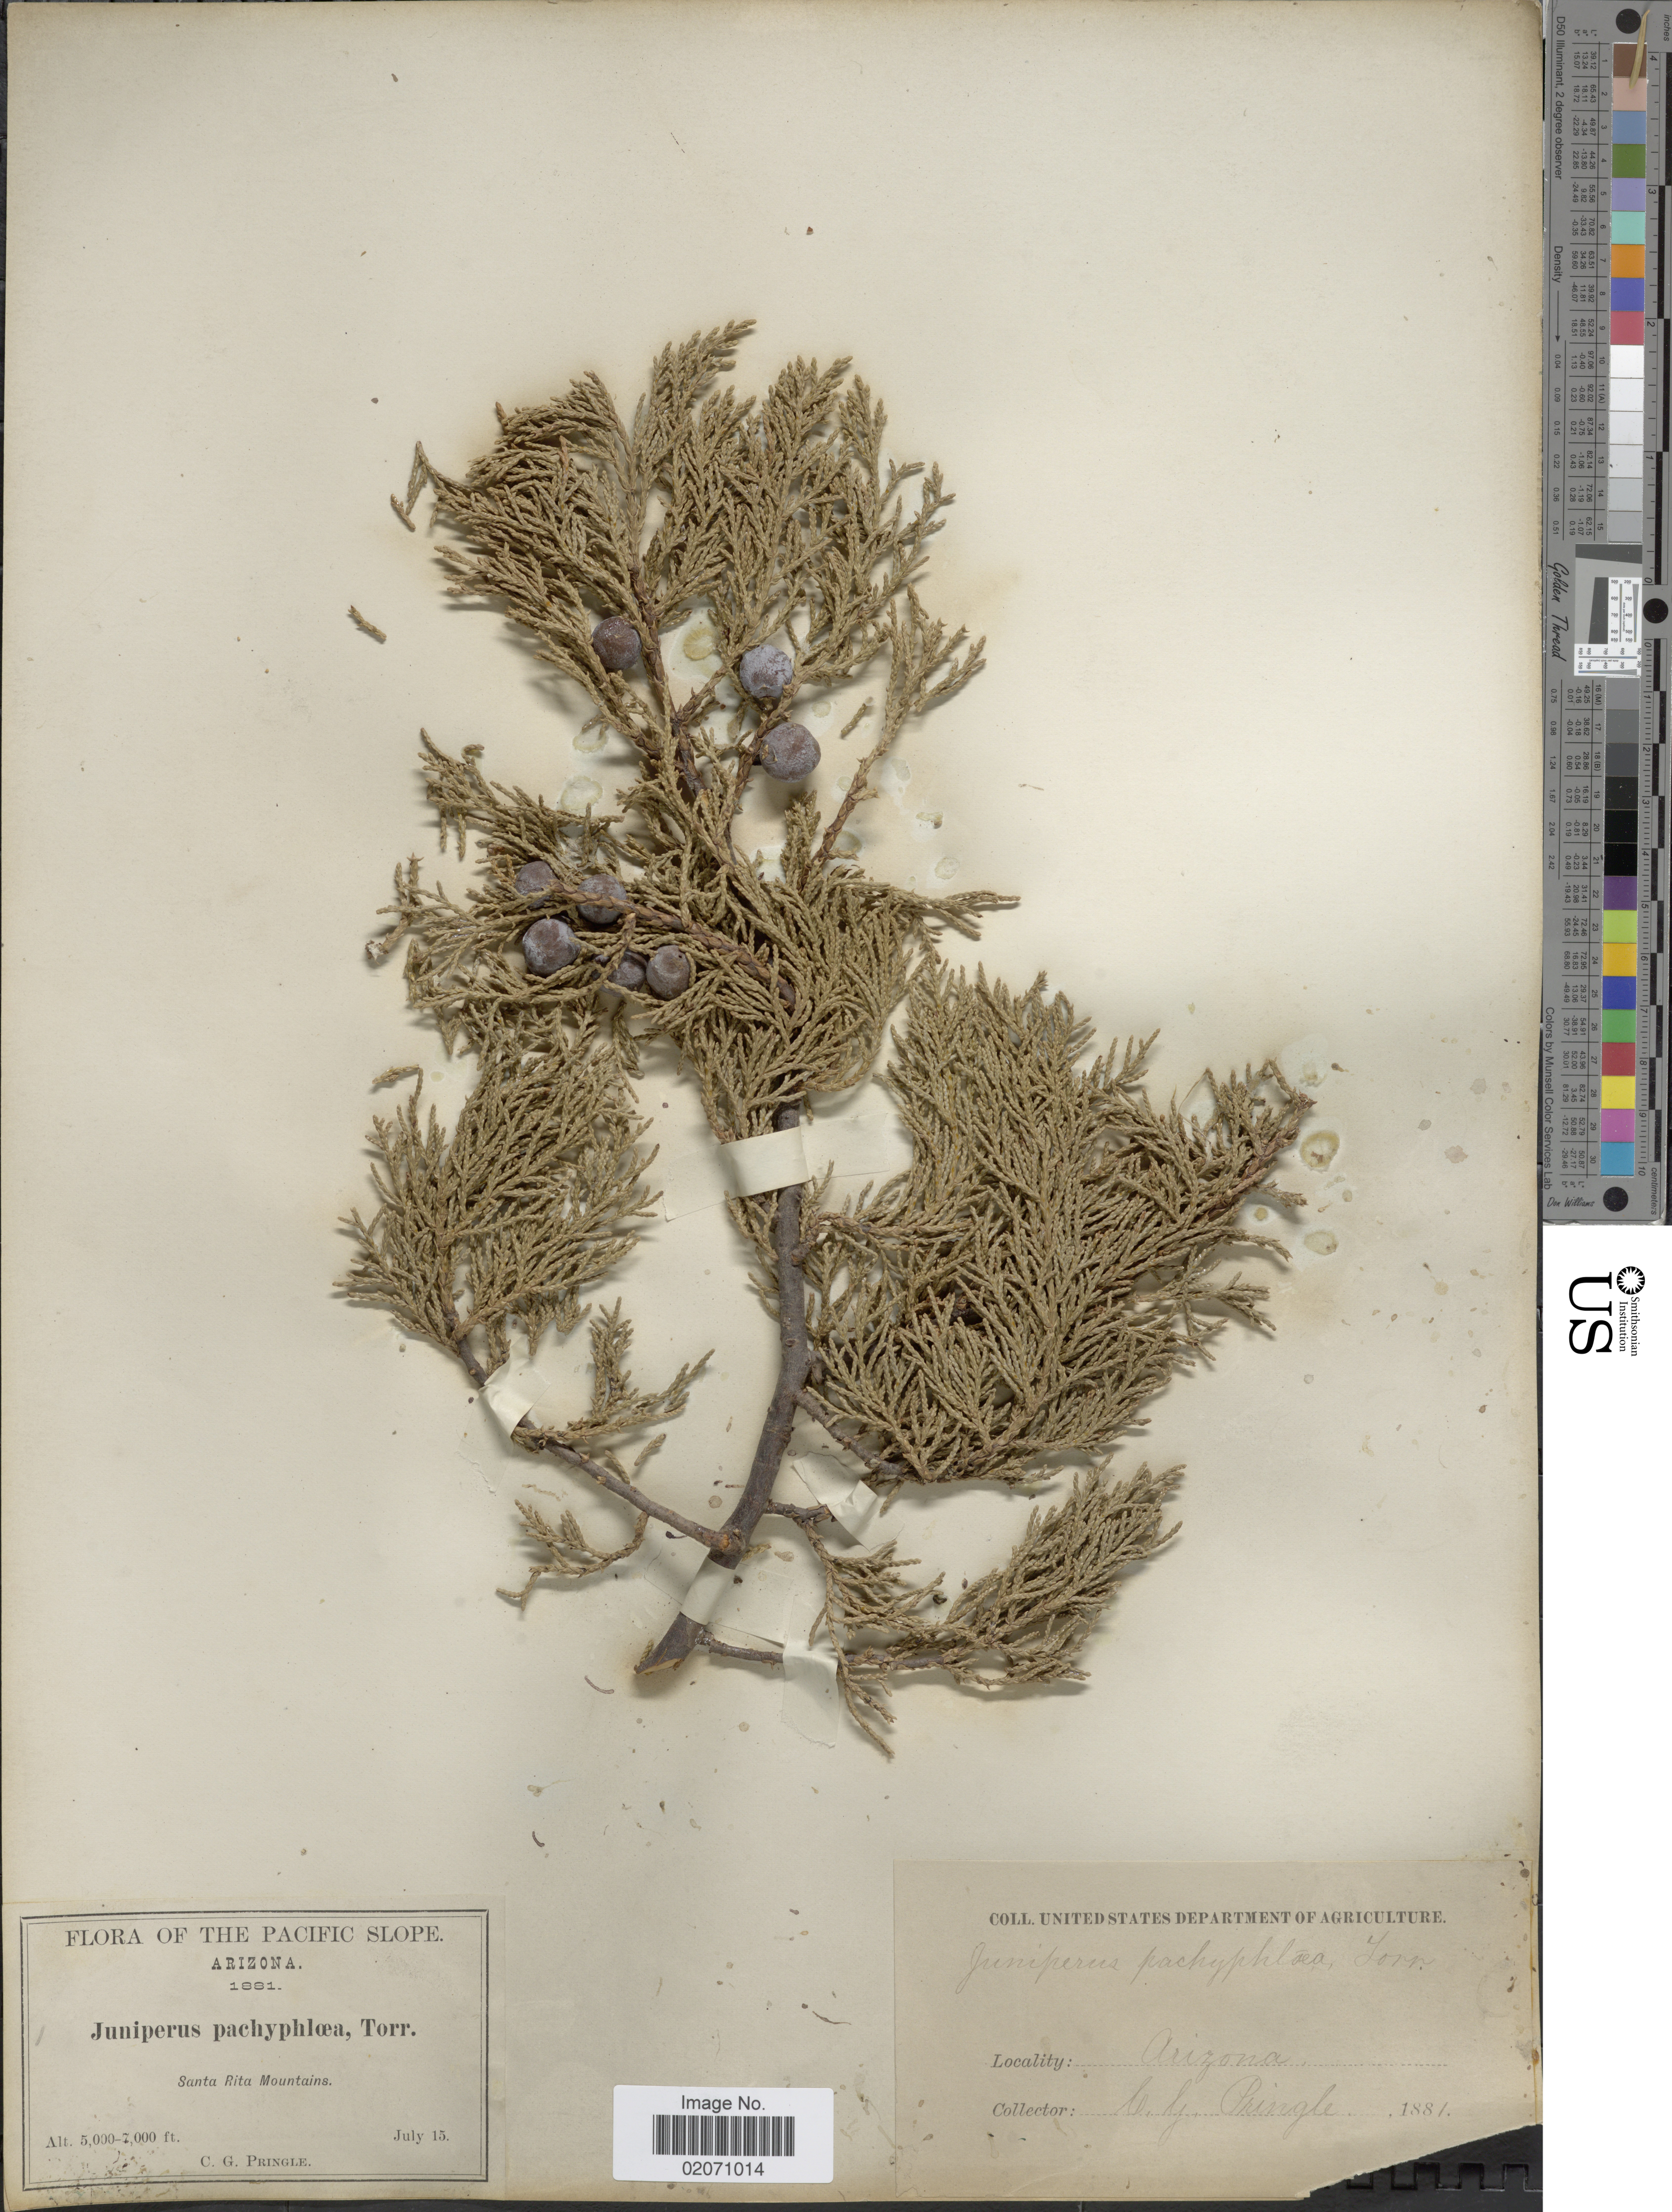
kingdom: Plantae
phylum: Tracheophyta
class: Pinopsida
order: Pinales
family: Cupressaceae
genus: Juniperus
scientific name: Juniperus deppeana var. pachyphlaea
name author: (Torr.) Martínez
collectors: C. G. Pringle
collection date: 1881-07-15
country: United States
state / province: Arizona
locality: Pacific Slope, Santa Rita Mountains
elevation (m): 1524